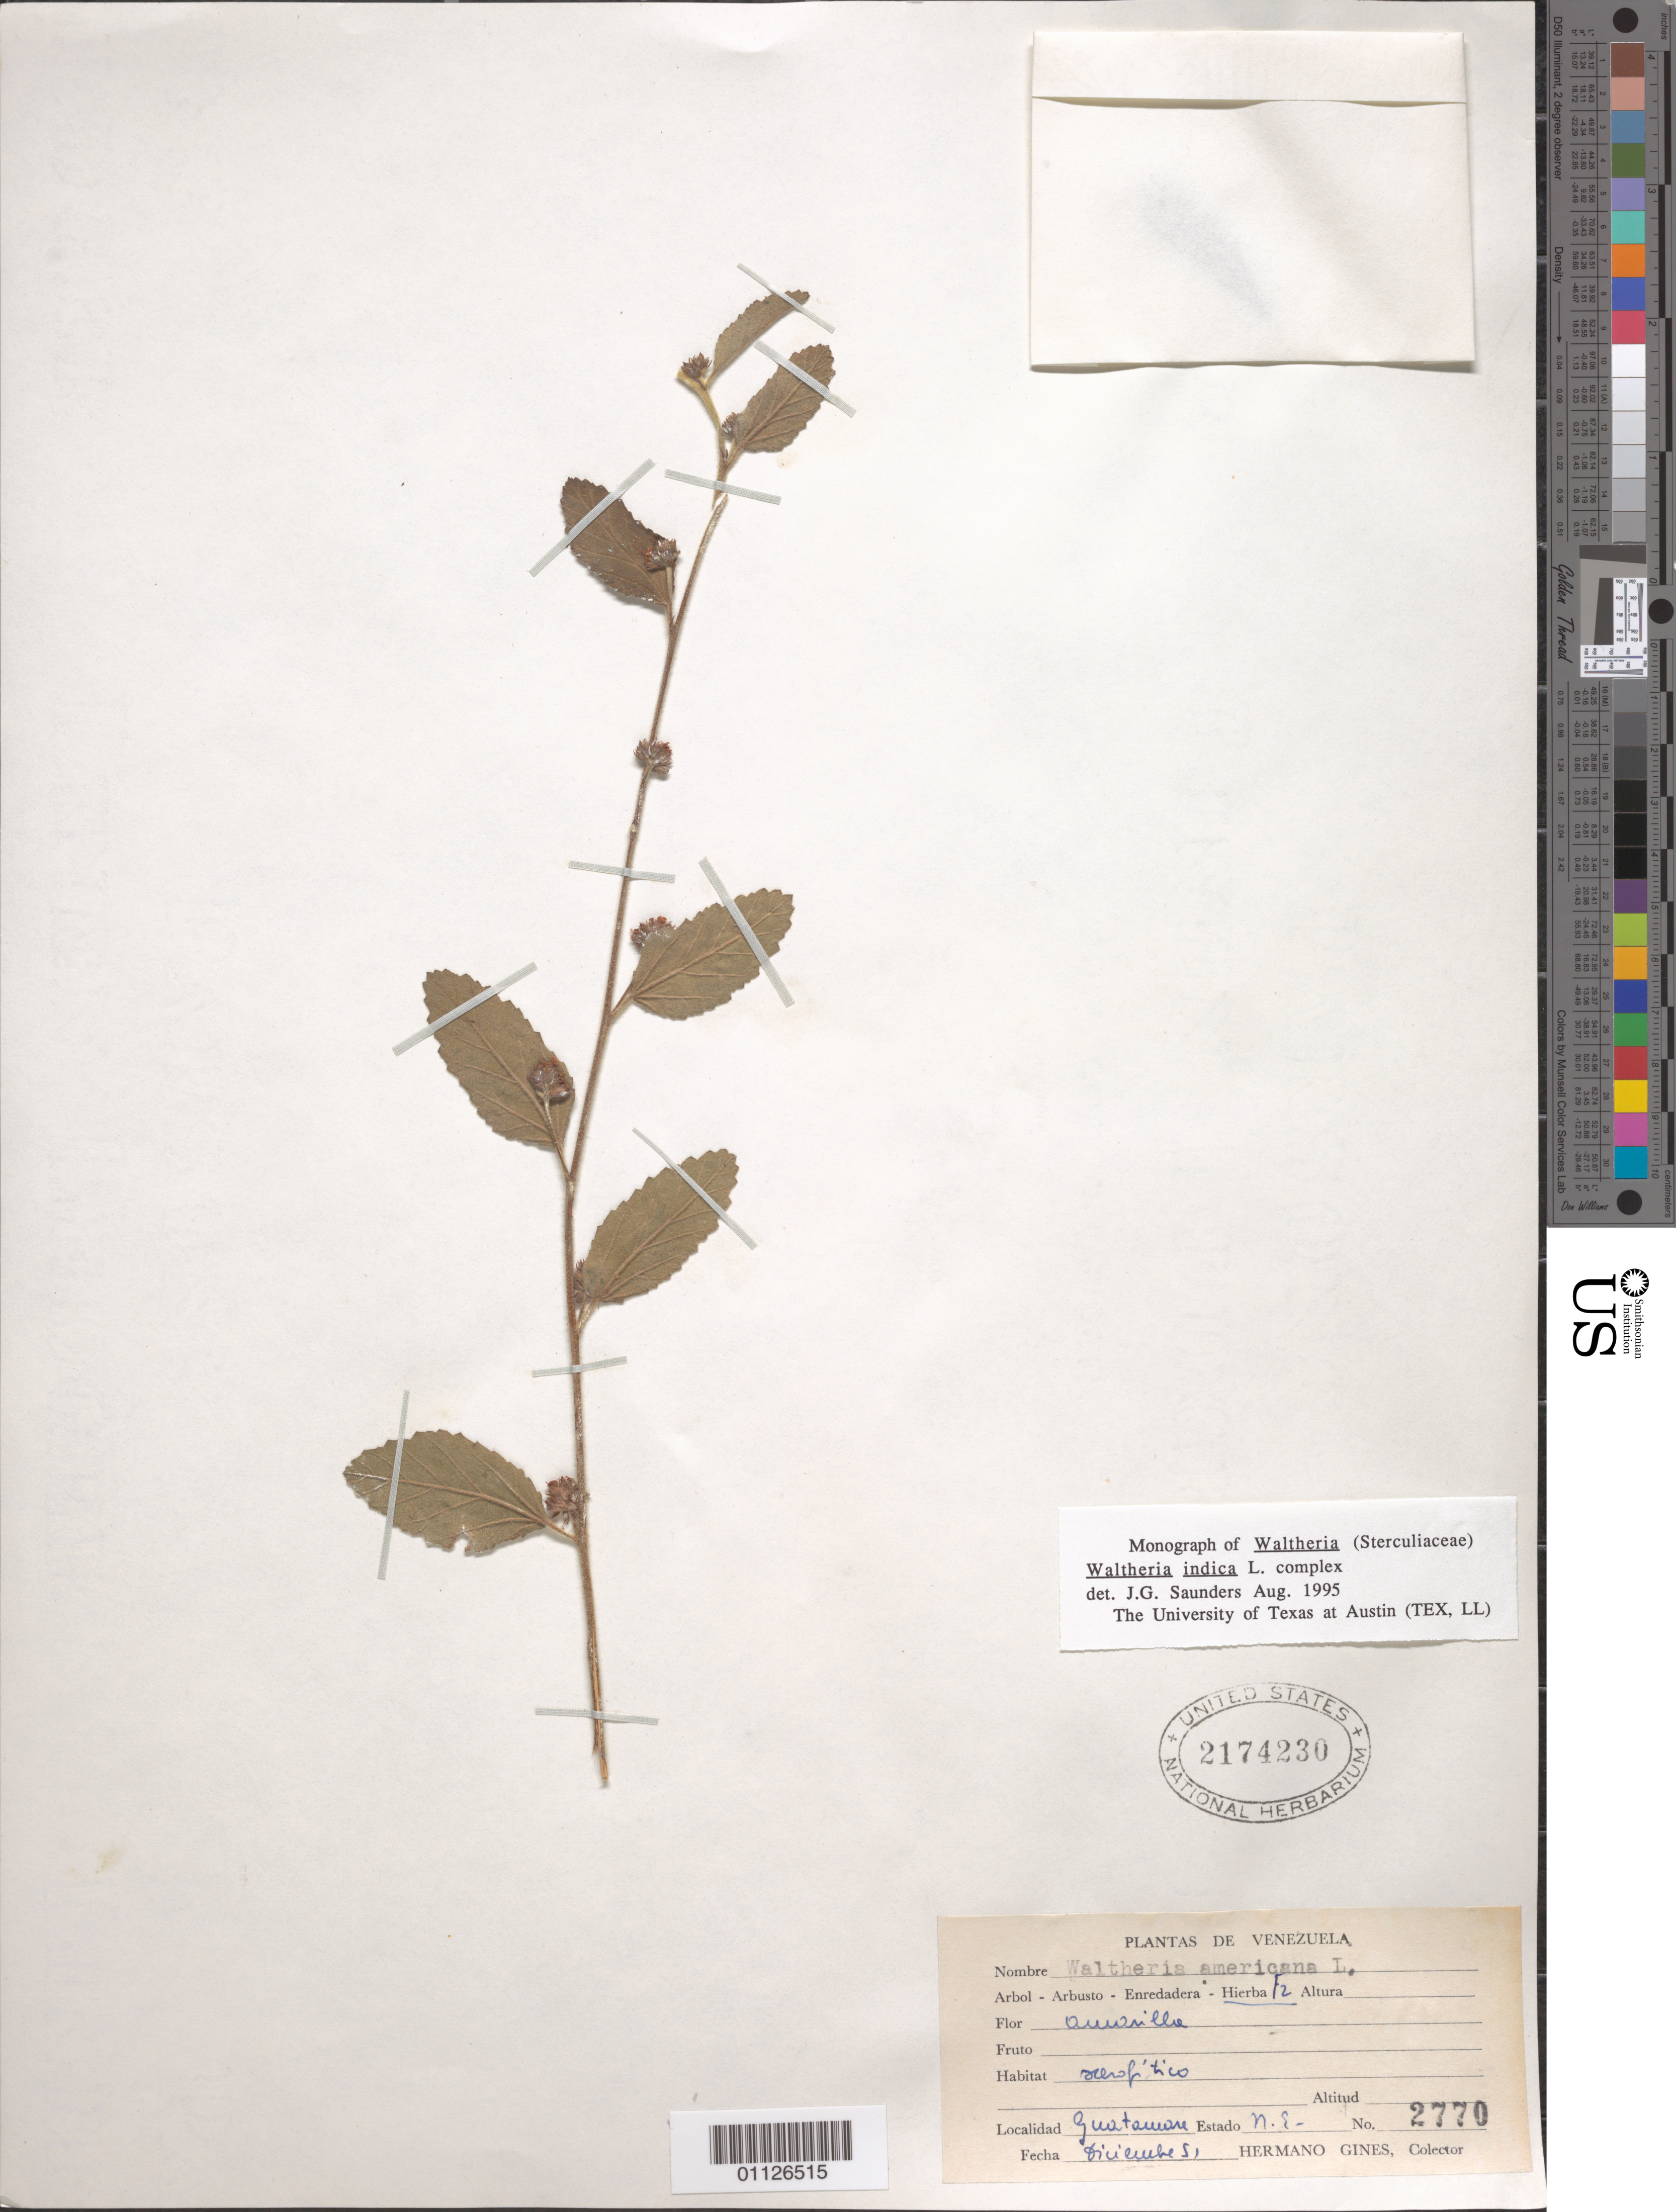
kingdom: Plantae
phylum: Tracheophyta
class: Magnoliopsida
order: Malvales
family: Malvaceae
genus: Waltheria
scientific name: Waltheria indica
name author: L.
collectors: Bro. Gines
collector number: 2770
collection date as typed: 01 Dec 1951 to 31 Dec 1951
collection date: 1951-12-01/1951-12-31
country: Venezuela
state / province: Nueva Esparta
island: Margarita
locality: Guatamare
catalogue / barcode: US 2174230